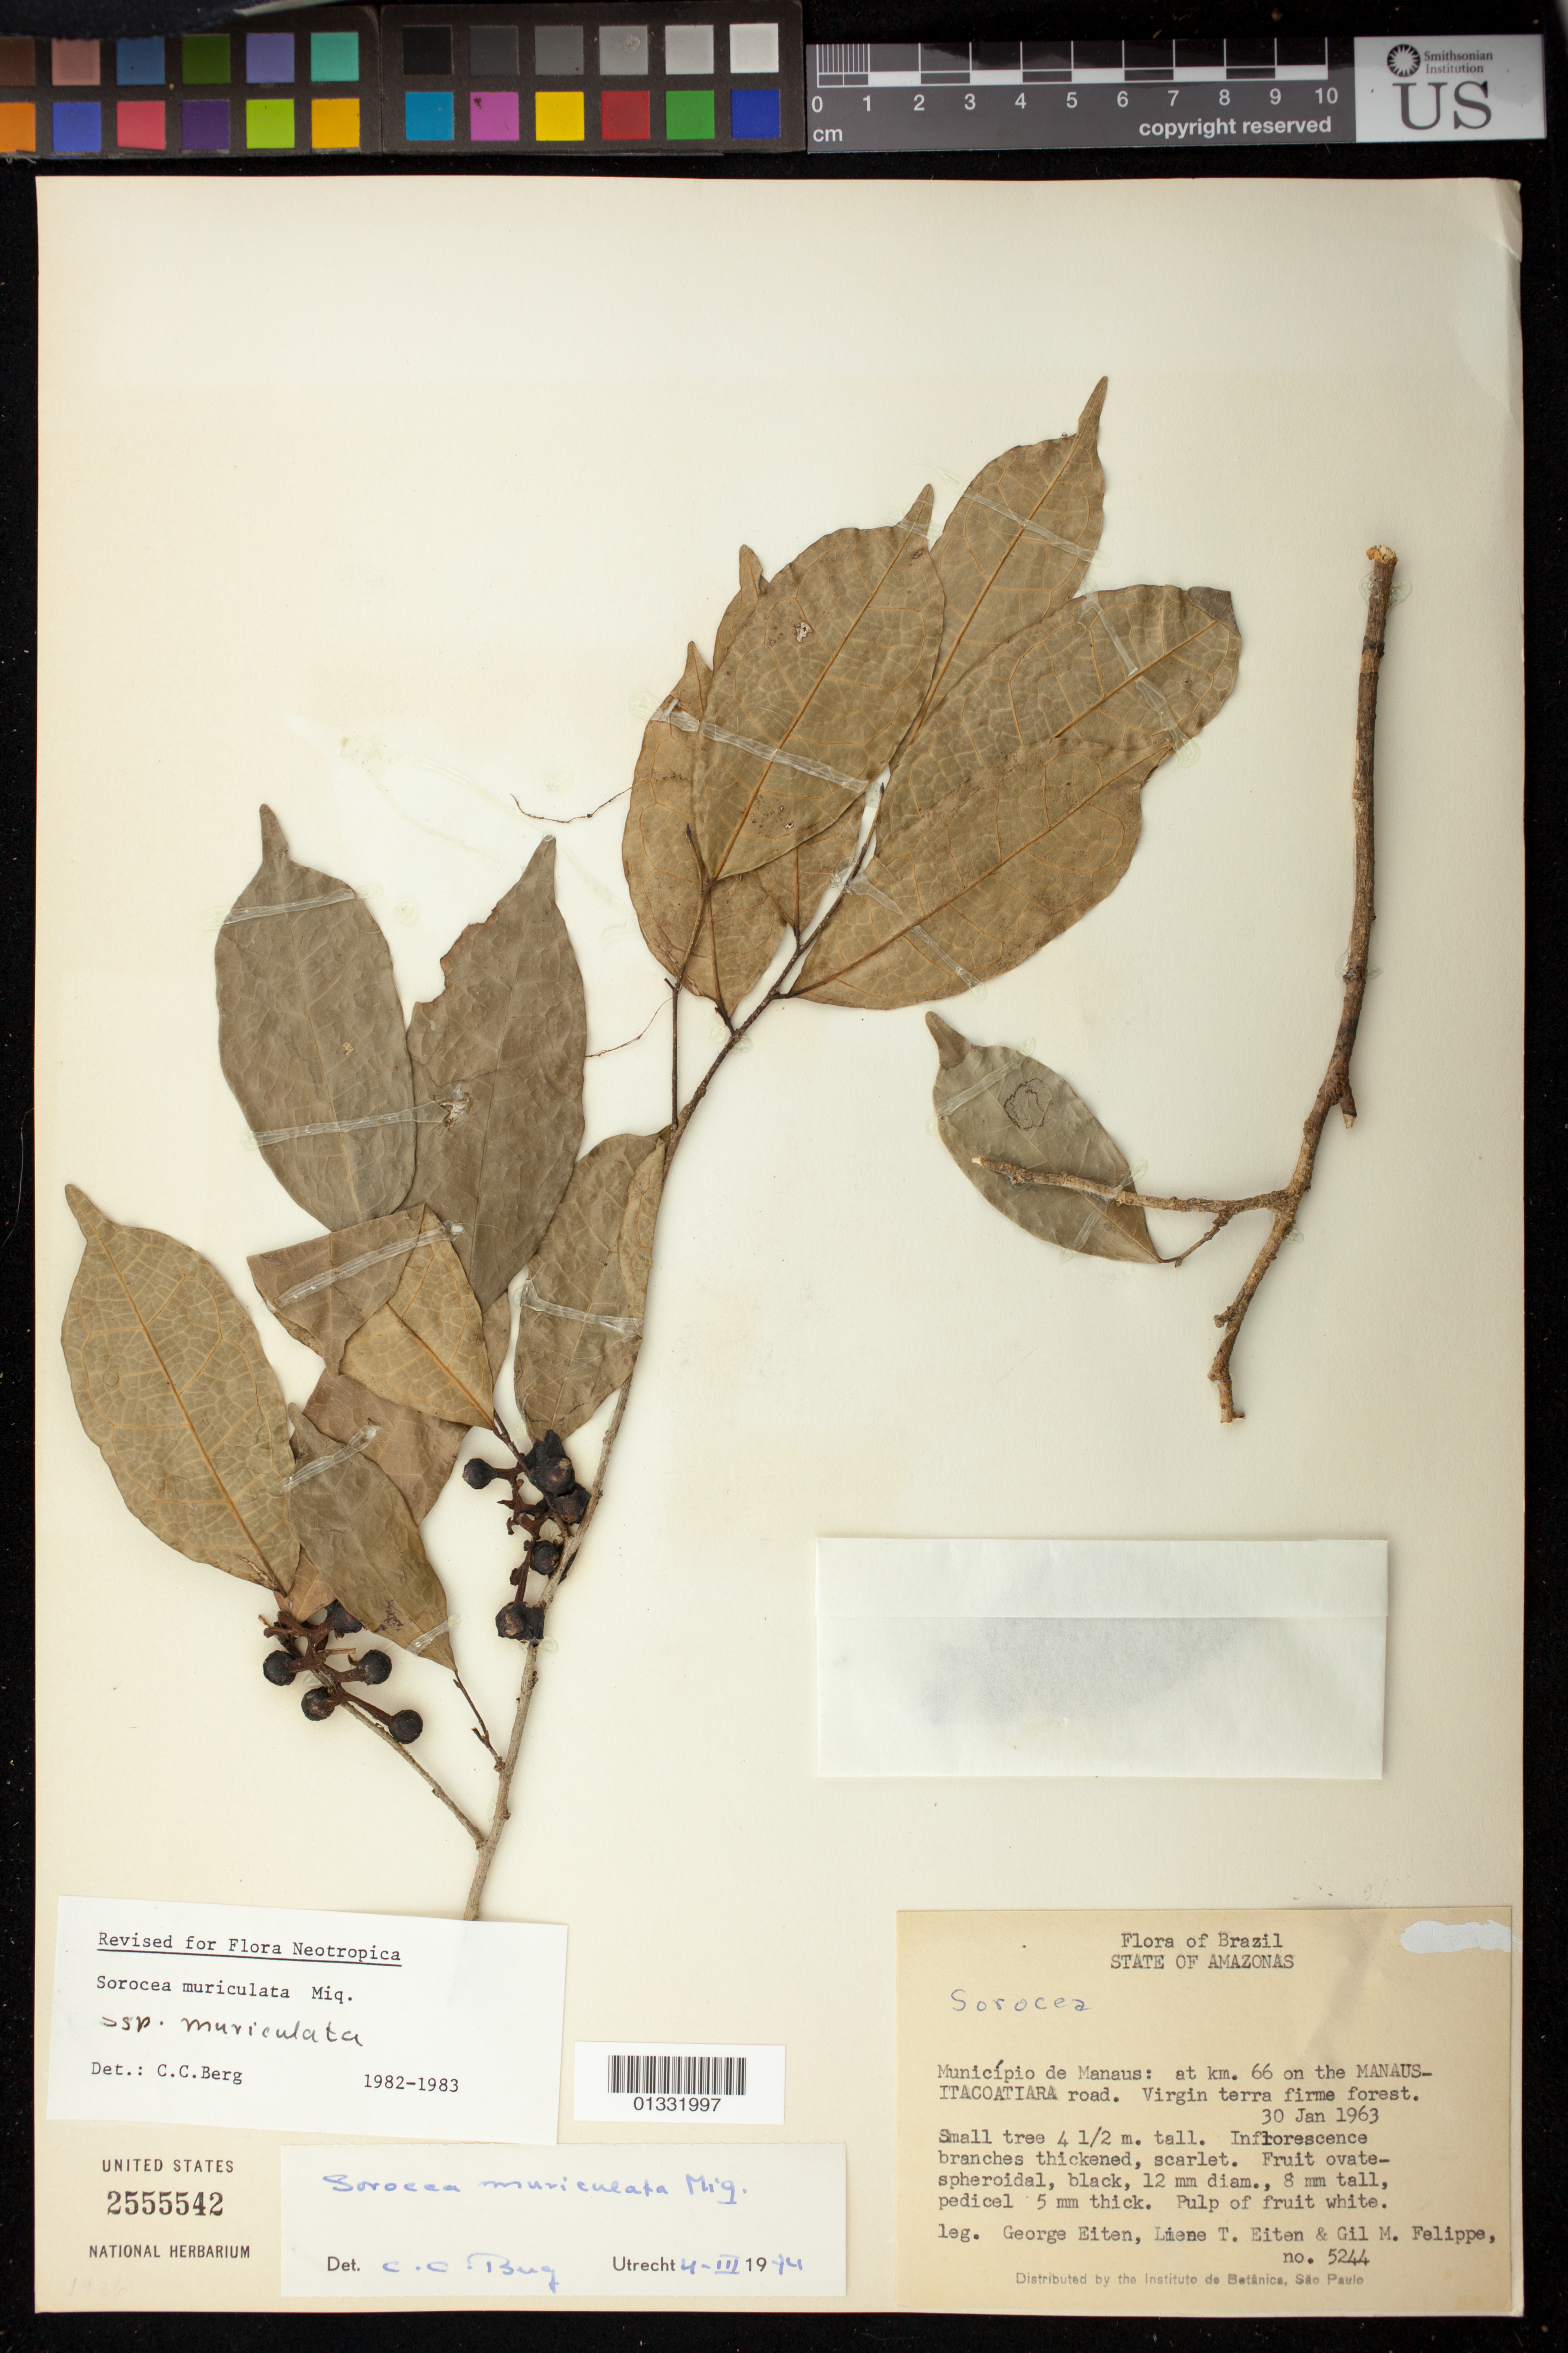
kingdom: Plantae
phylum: Tracheophyta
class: Magnoliopsida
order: Rosales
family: Moraceae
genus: Sorocea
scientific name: Sorocea muriculata subsp. muriculata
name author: Miq.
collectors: G. Eiten, L. T. Eiten & G. M. Felippe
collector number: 5244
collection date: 1963-01-30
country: Brazil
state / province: Amazonas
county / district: Manaus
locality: At km 66 on the Manaus-Itacoatiara road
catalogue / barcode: US 2555542